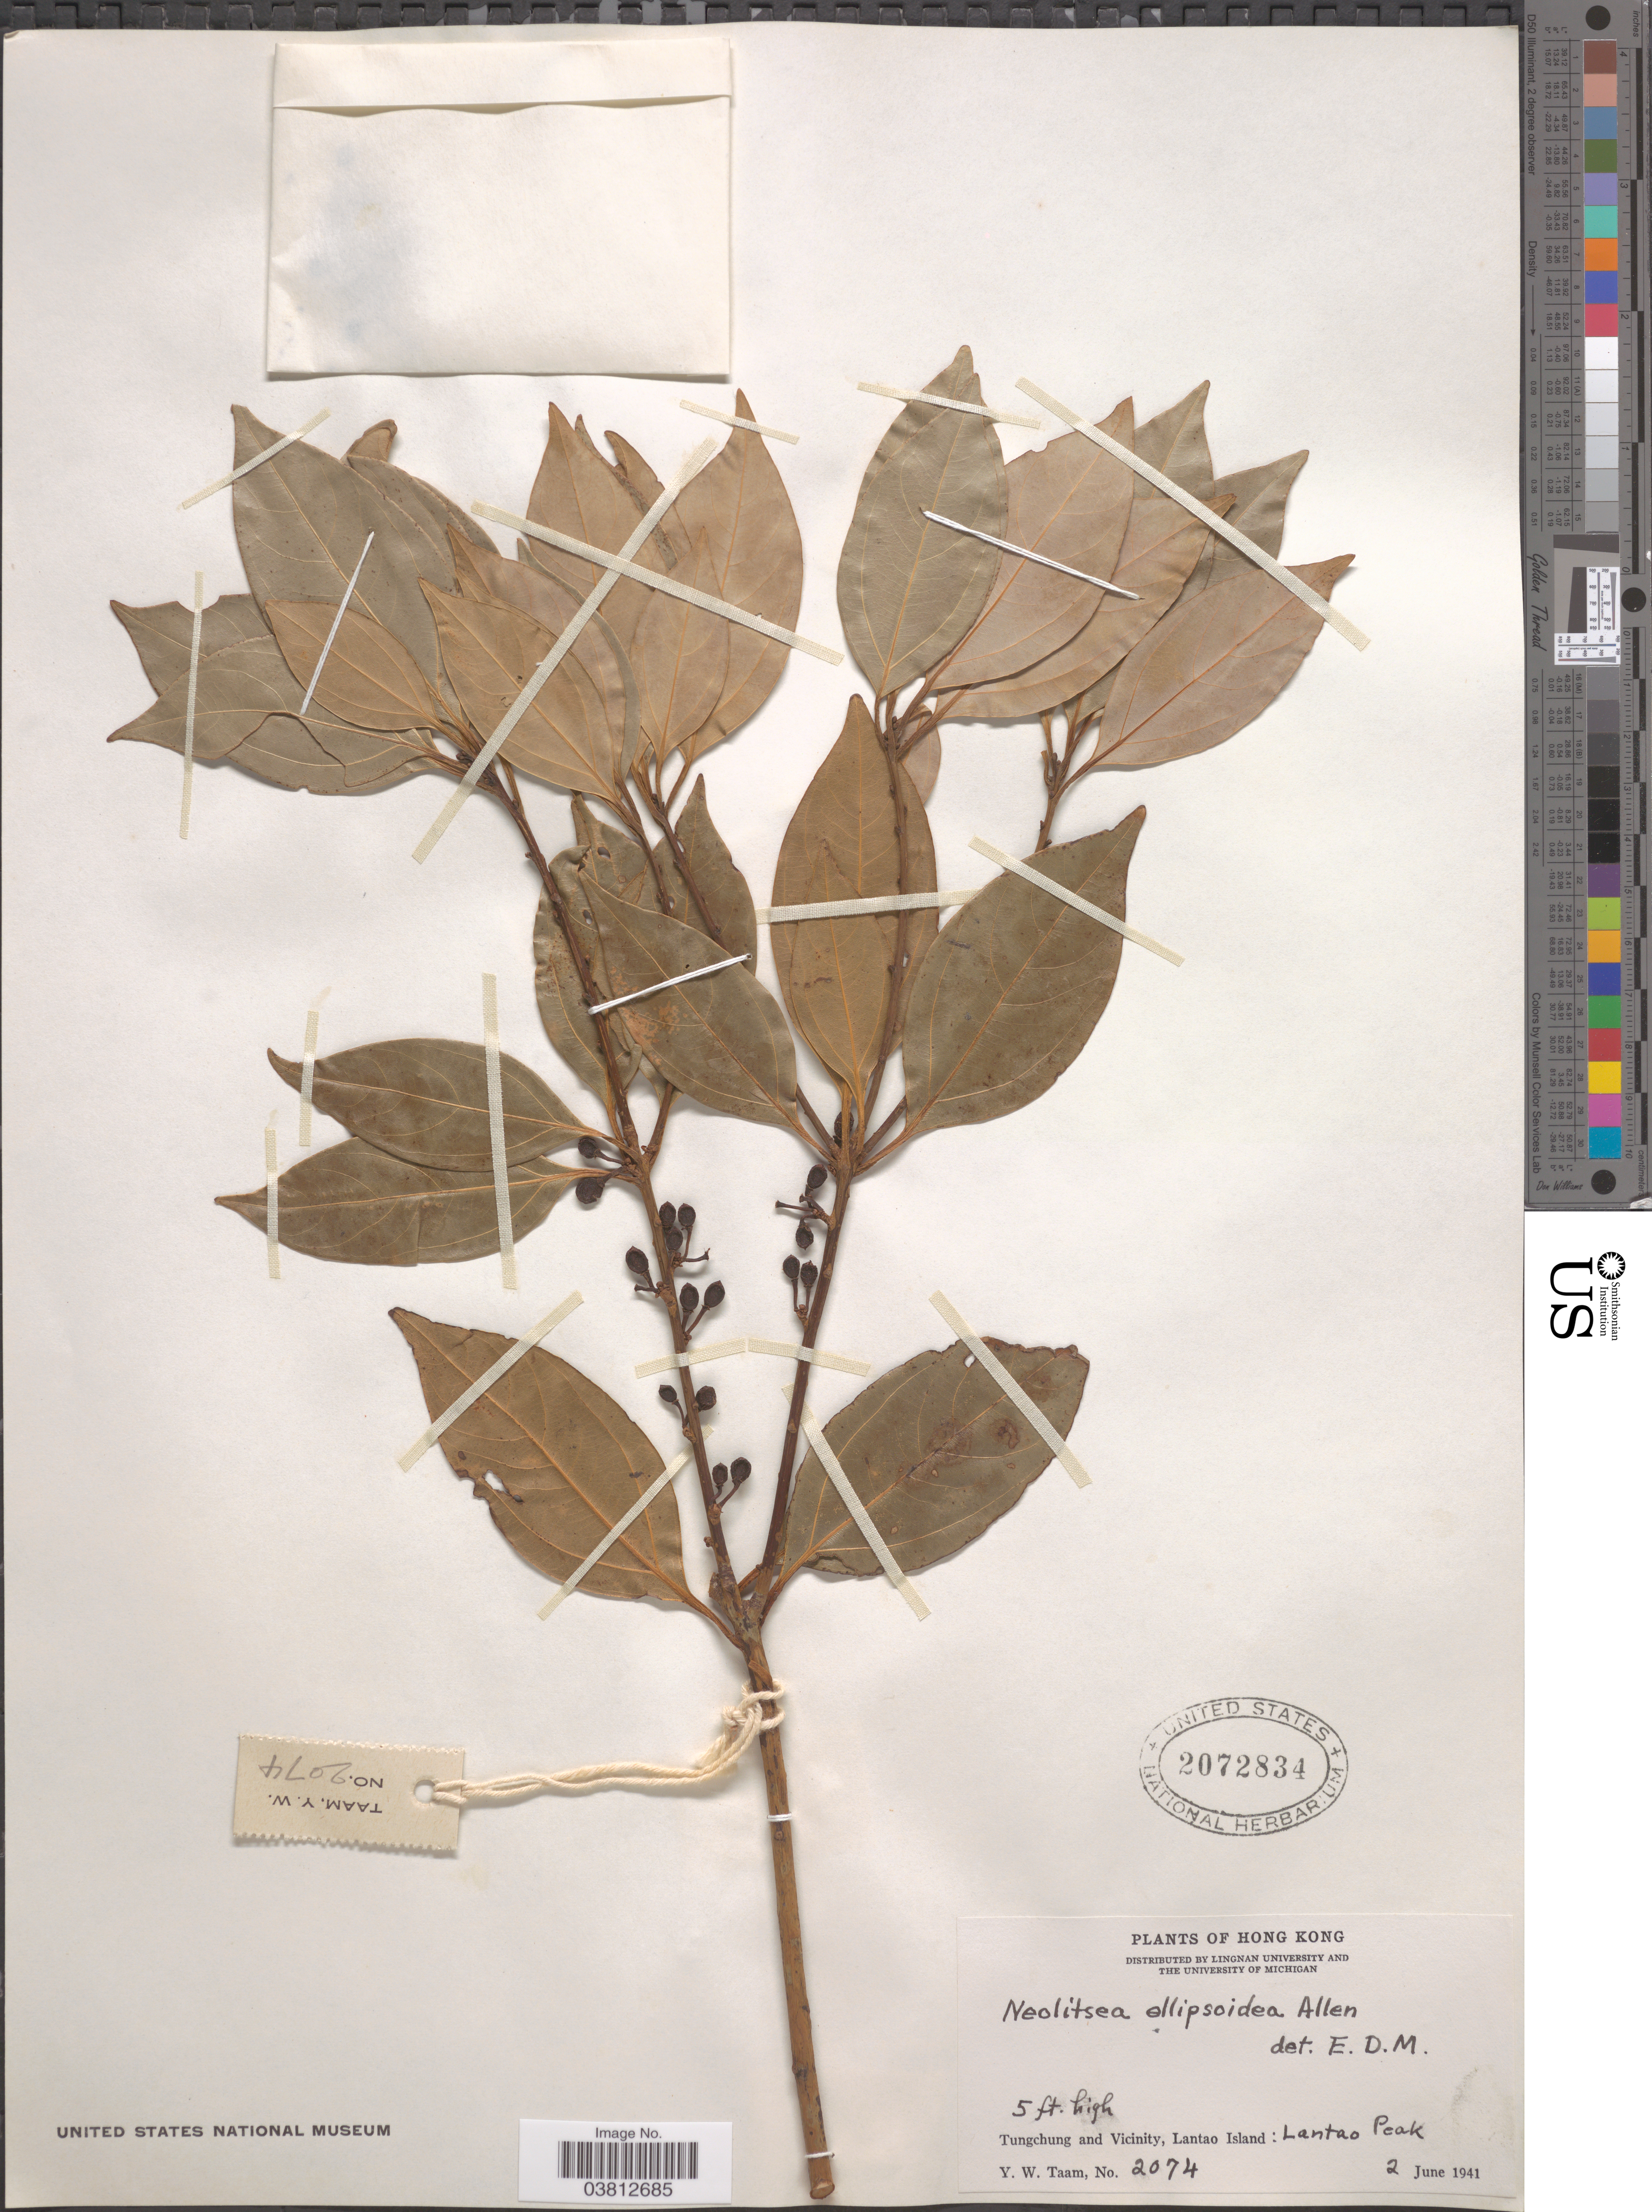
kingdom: Plantae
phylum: Tracheophyta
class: Magnoliopsida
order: Laurales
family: Lauraceae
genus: Neolitsea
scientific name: Neolitsea ellipsoidea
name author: C.K. Allen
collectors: Y. W. Taam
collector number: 2074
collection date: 1941-06-02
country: China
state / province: Hong Kong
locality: Tungchung and Vicinity, Lantao Island: Lantao Peak.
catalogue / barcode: US 2072834